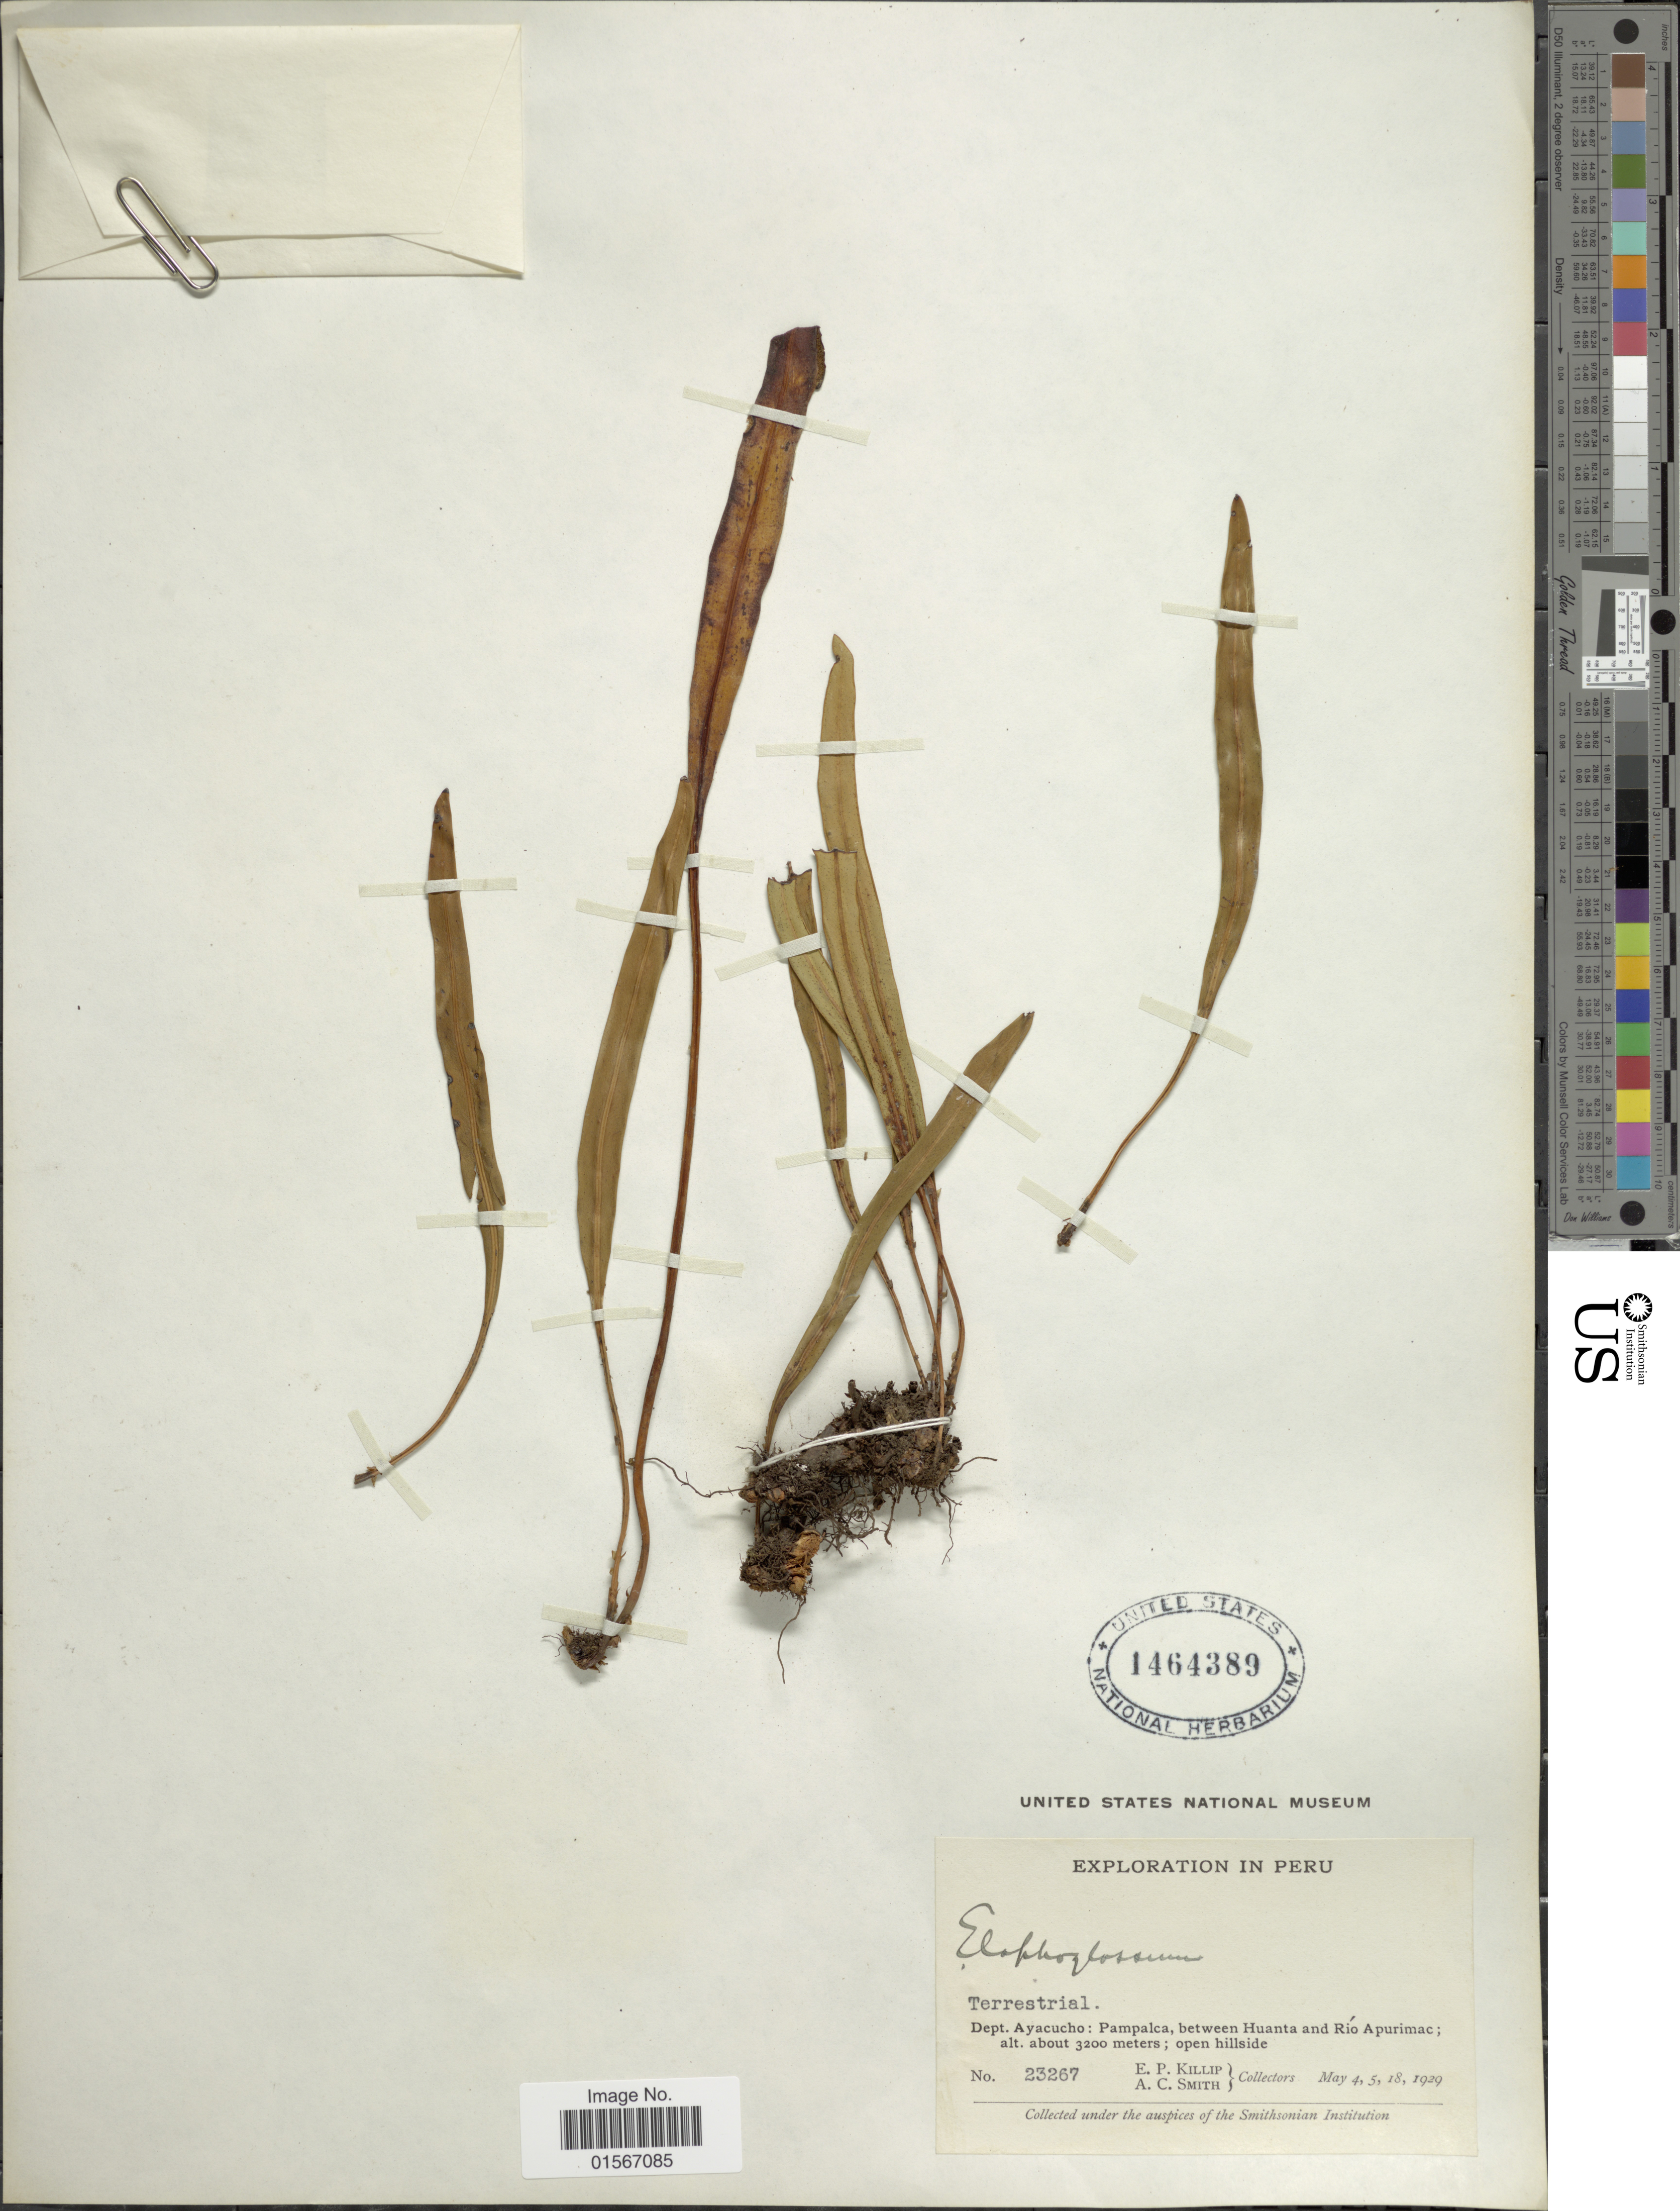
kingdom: Plantae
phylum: Tracheophyta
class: Polypodiopsida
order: Polypodiales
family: Dryopteridaceae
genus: Elaphoglossum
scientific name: Elaphoglossum minutum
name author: (Pohl ex Fée) T. Moore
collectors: E. P. Killip & A. C. Smith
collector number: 23267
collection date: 1929-05-04/1929-05-18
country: Peru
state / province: Ayacucho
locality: Dept. Ayucucho: Pampalca, between Huanta and Río Apurimac; open hillside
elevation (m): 3200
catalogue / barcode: US 1464389